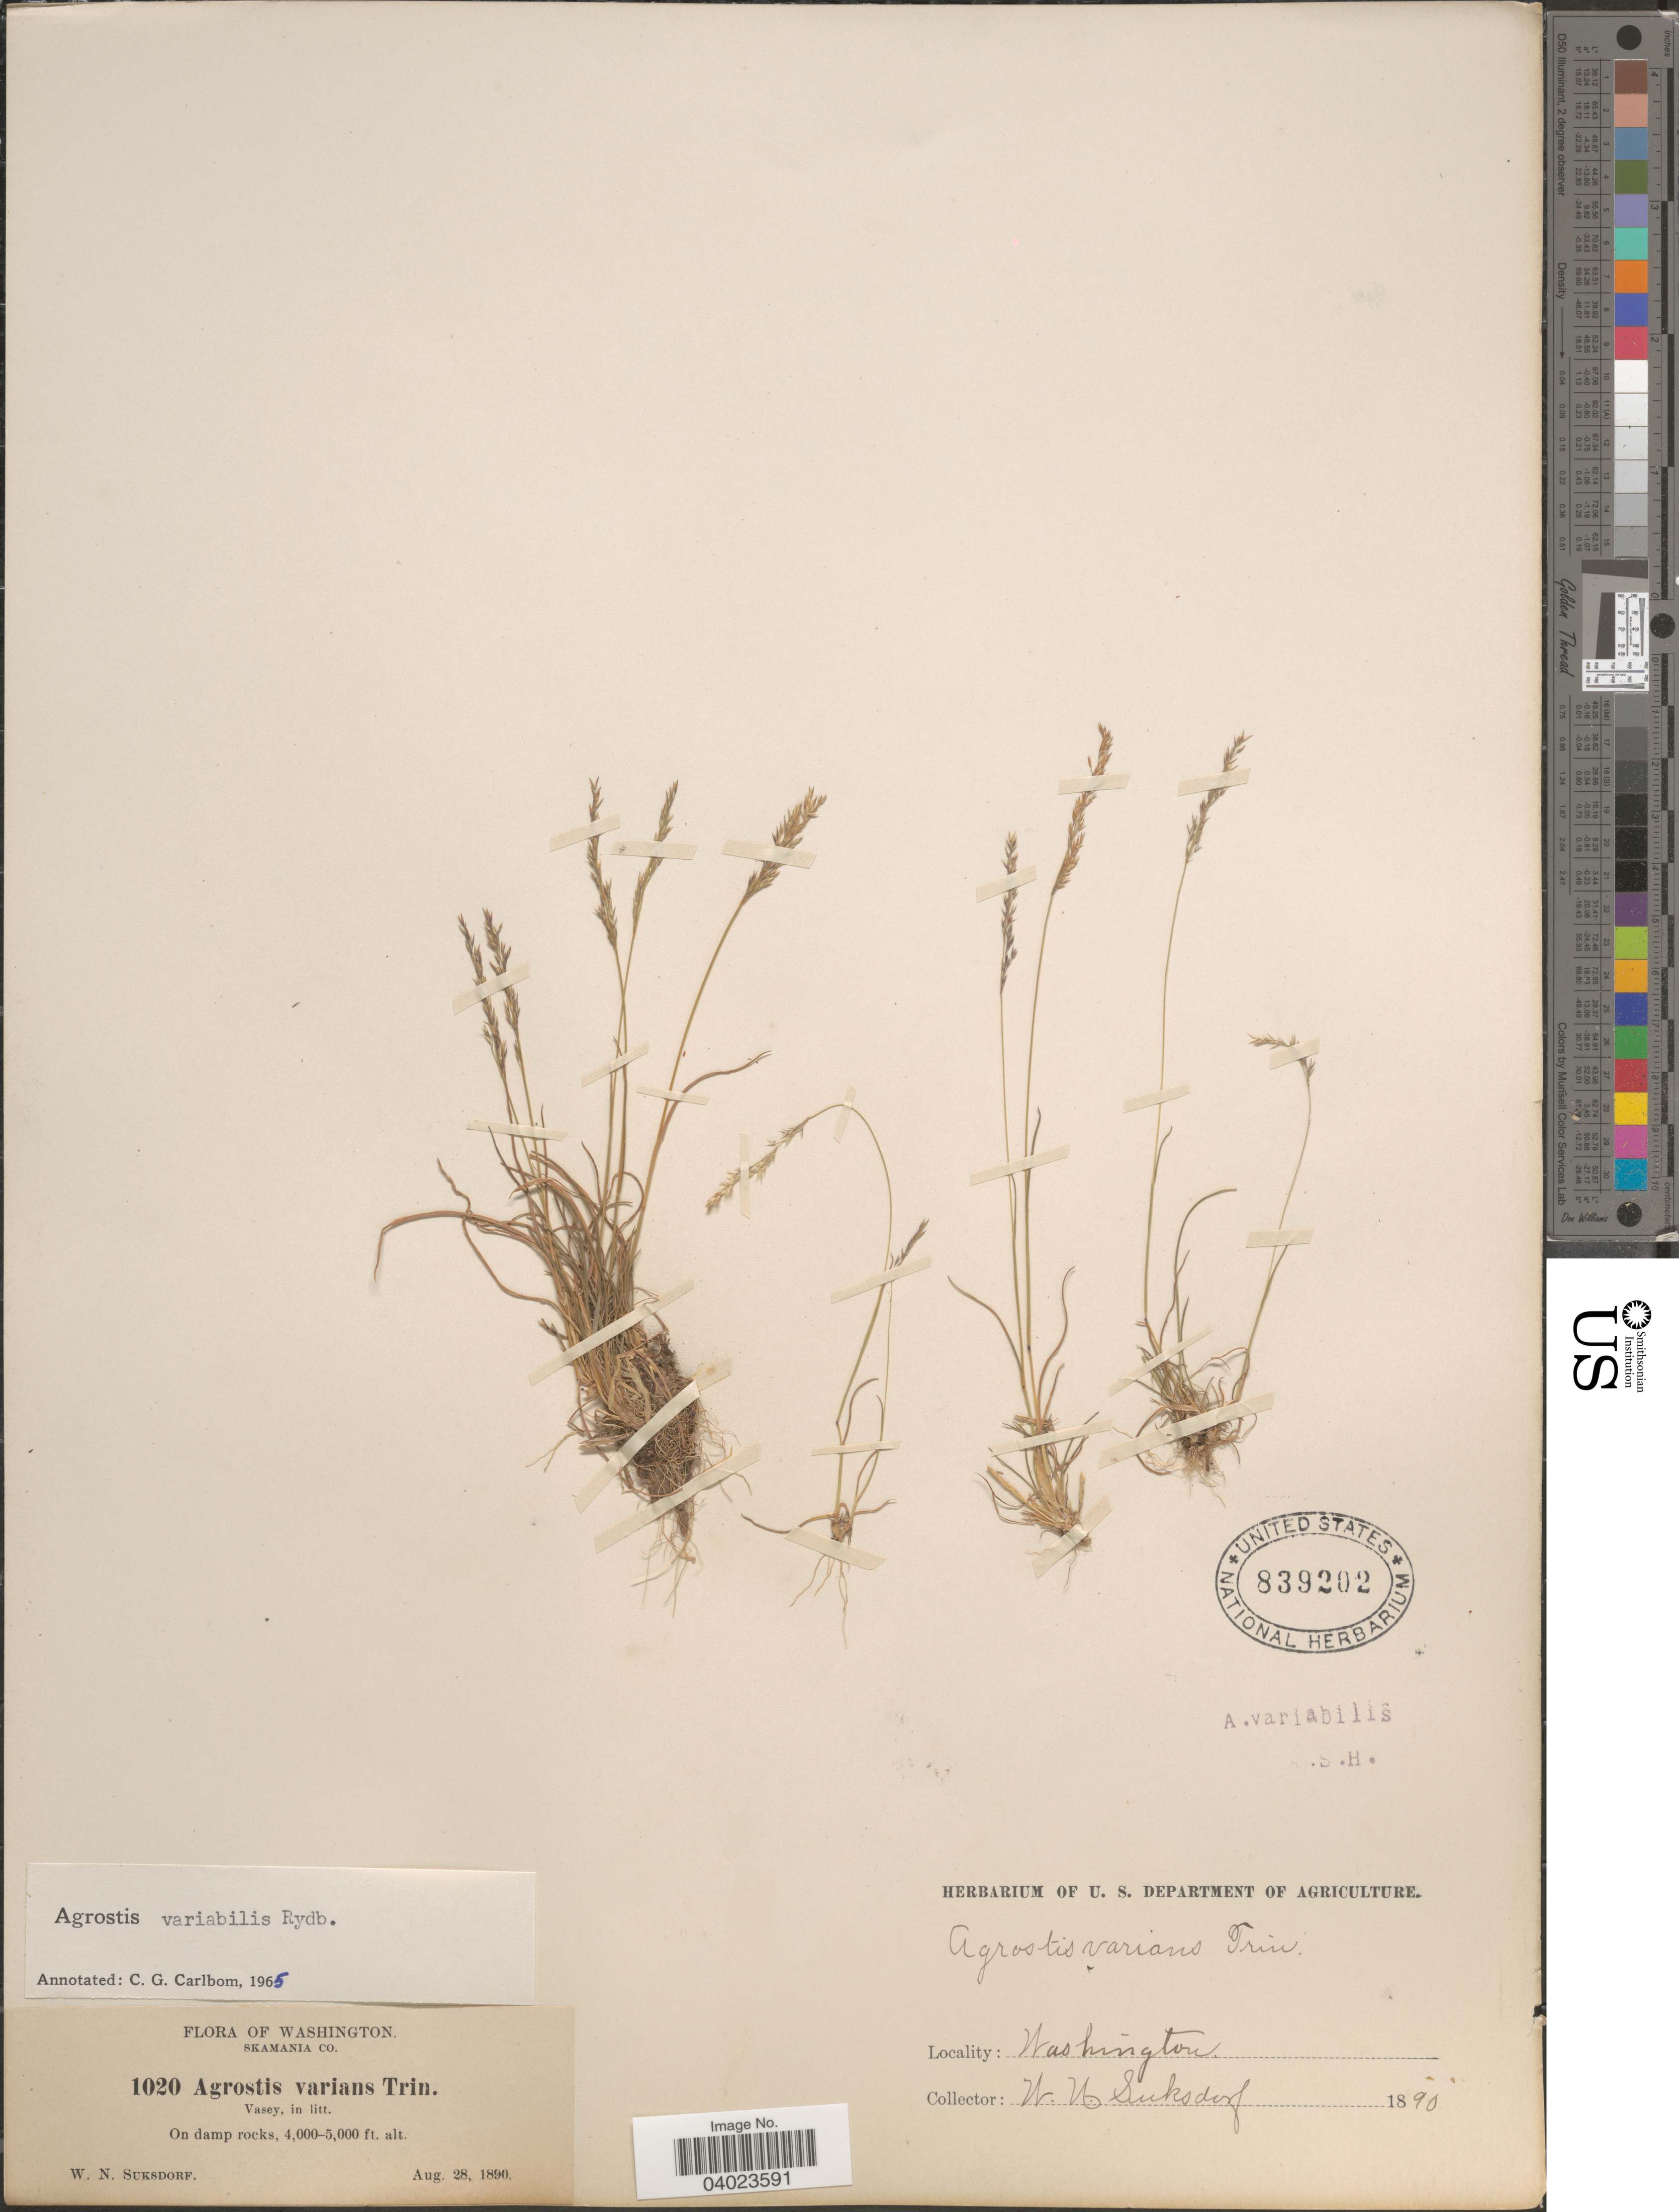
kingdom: Plantae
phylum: Tracheophyta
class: Liliopsida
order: Poales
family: Poaceae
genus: Agrostis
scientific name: Agrostis variabilis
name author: Rydb.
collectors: W. N. Suksdorf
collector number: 1020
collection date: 1890-08-28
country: United States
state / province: Washington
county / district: Skamania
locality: Skamania Co.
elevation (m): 1219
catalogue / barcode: US 839202